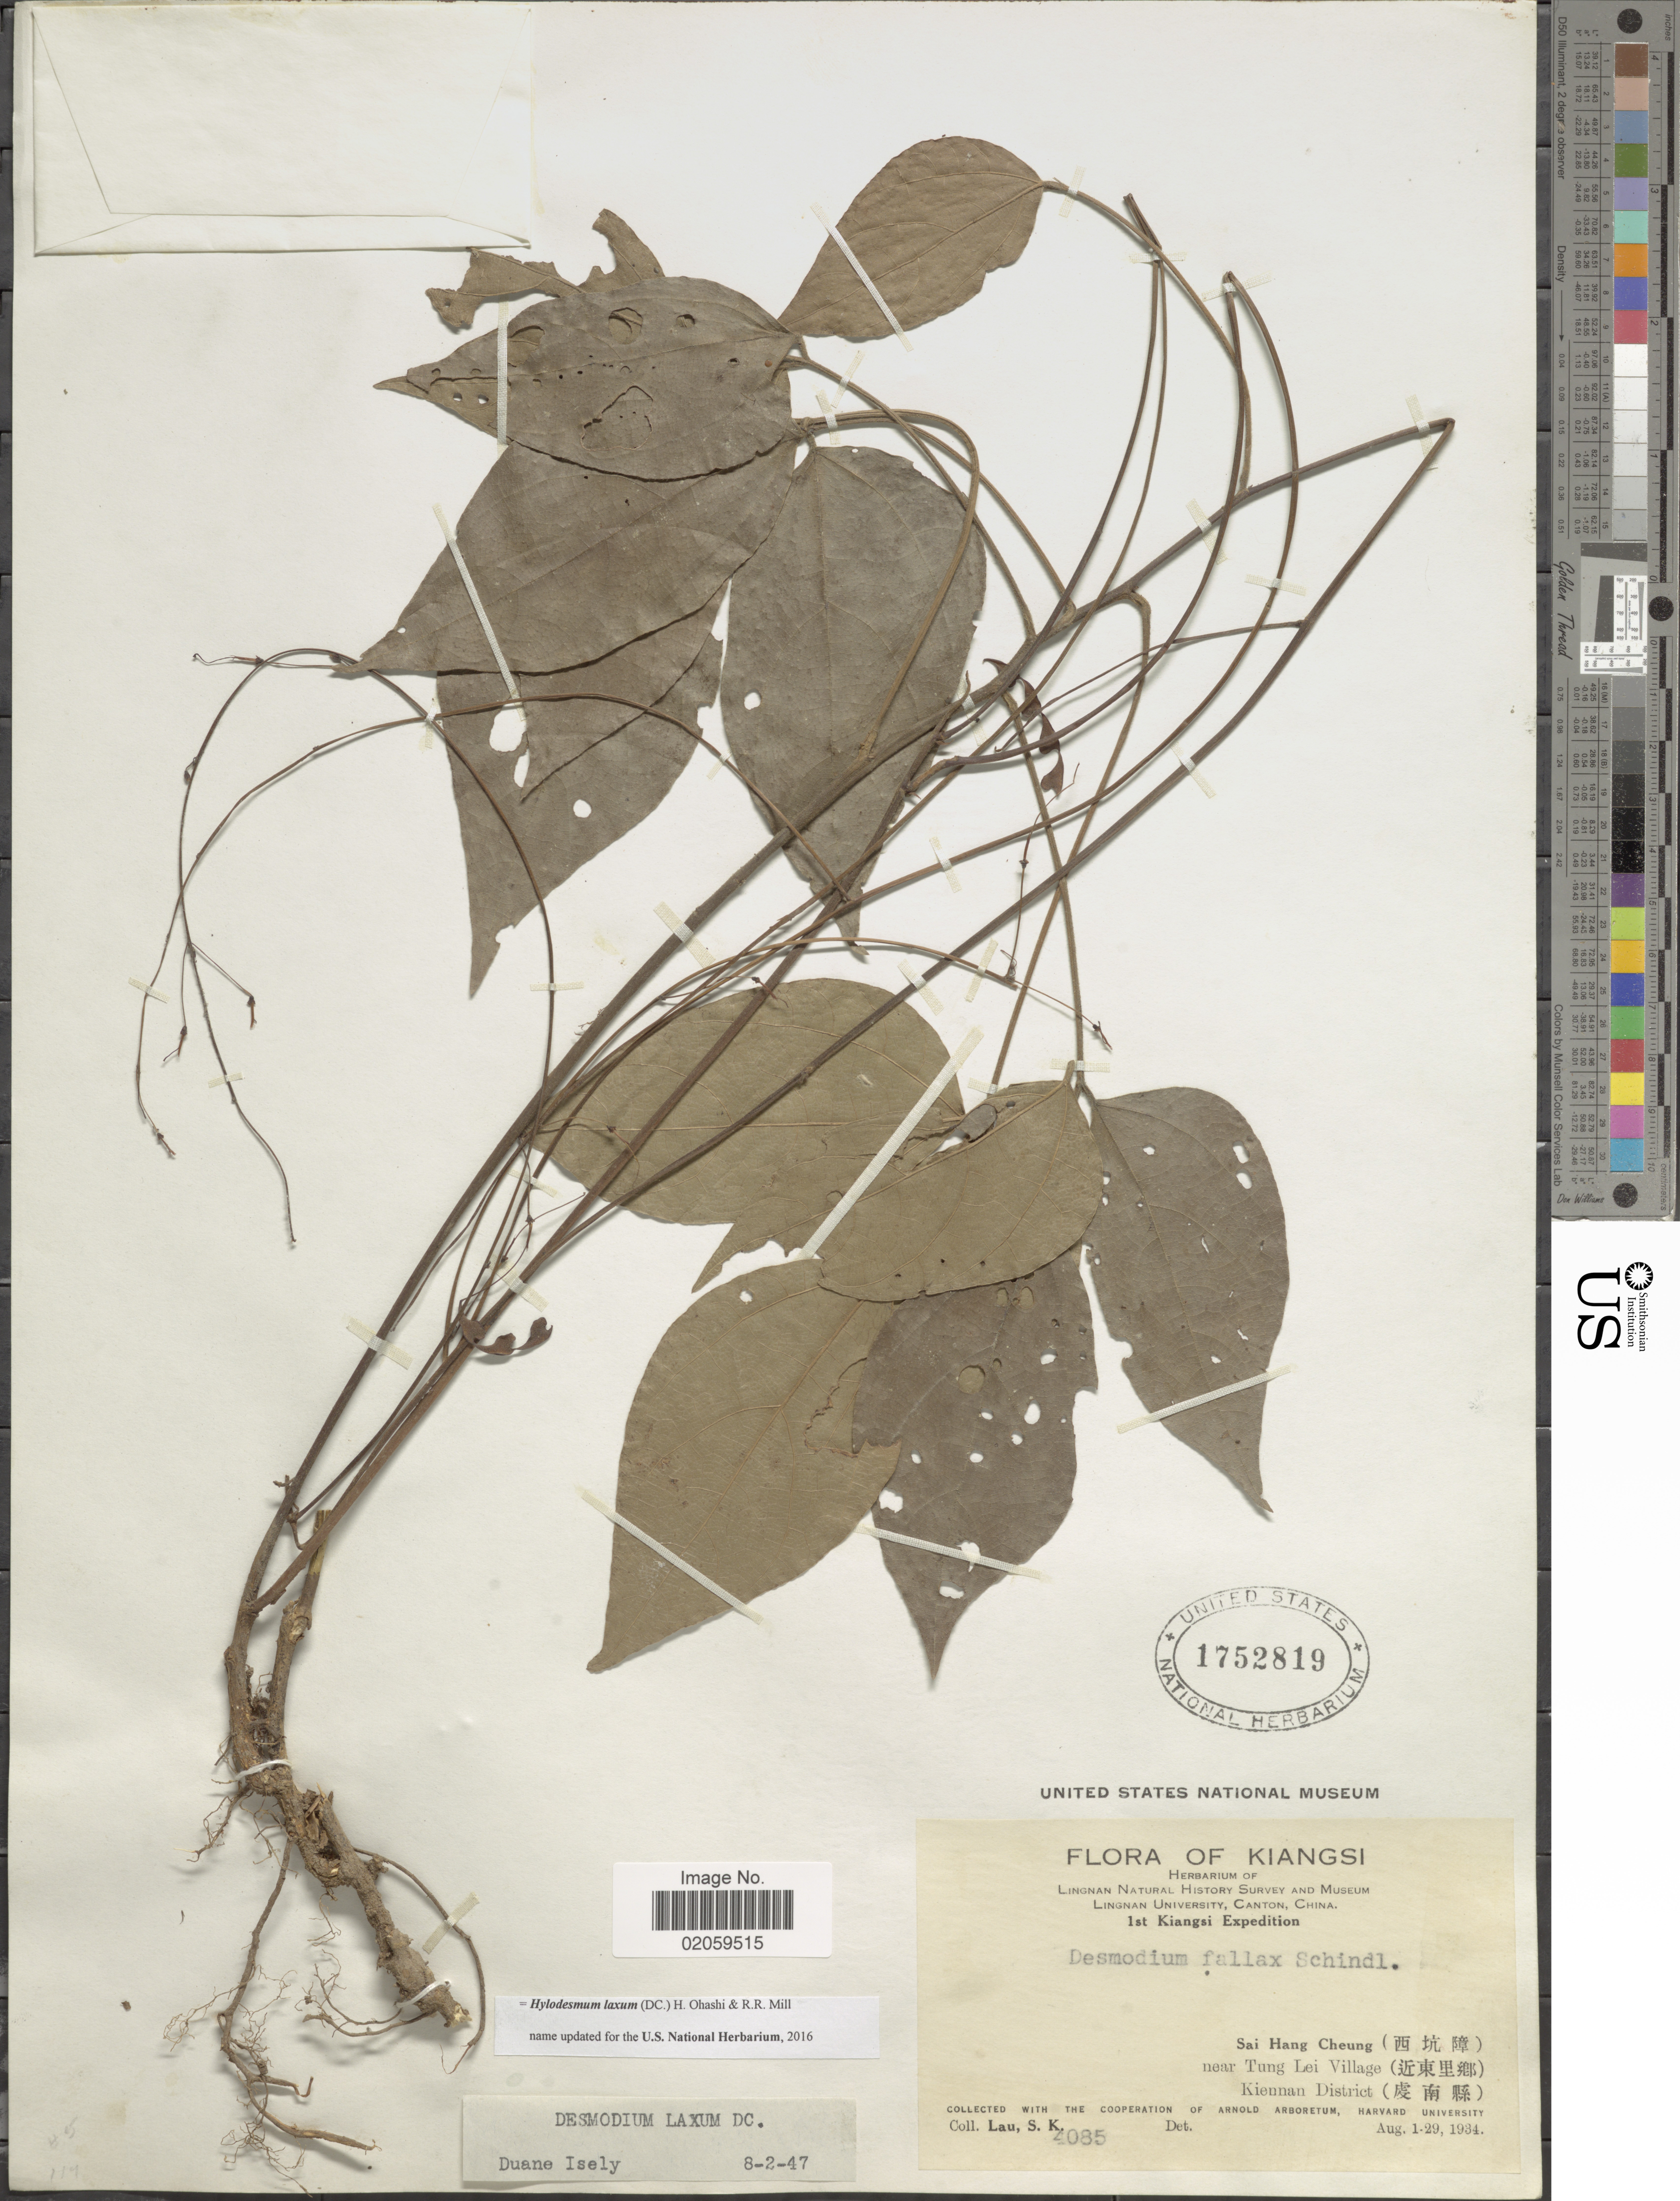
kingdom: Plantae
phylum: Tracheophyta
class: Magnoliopsida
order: Fabales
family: Fabaceae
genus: Hylodesmum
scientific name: Hylodesmum laxum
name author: (DC.) H. Ohashi & R.R. Mill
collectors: S. K. Lau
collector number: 4085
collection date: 1934-08-01/1934-08-29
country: China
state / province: Jiangxi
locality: Kiangsi, Sai Hang Cheung, near Tung Lei Village, Kiennan District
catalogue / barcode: US 1752819